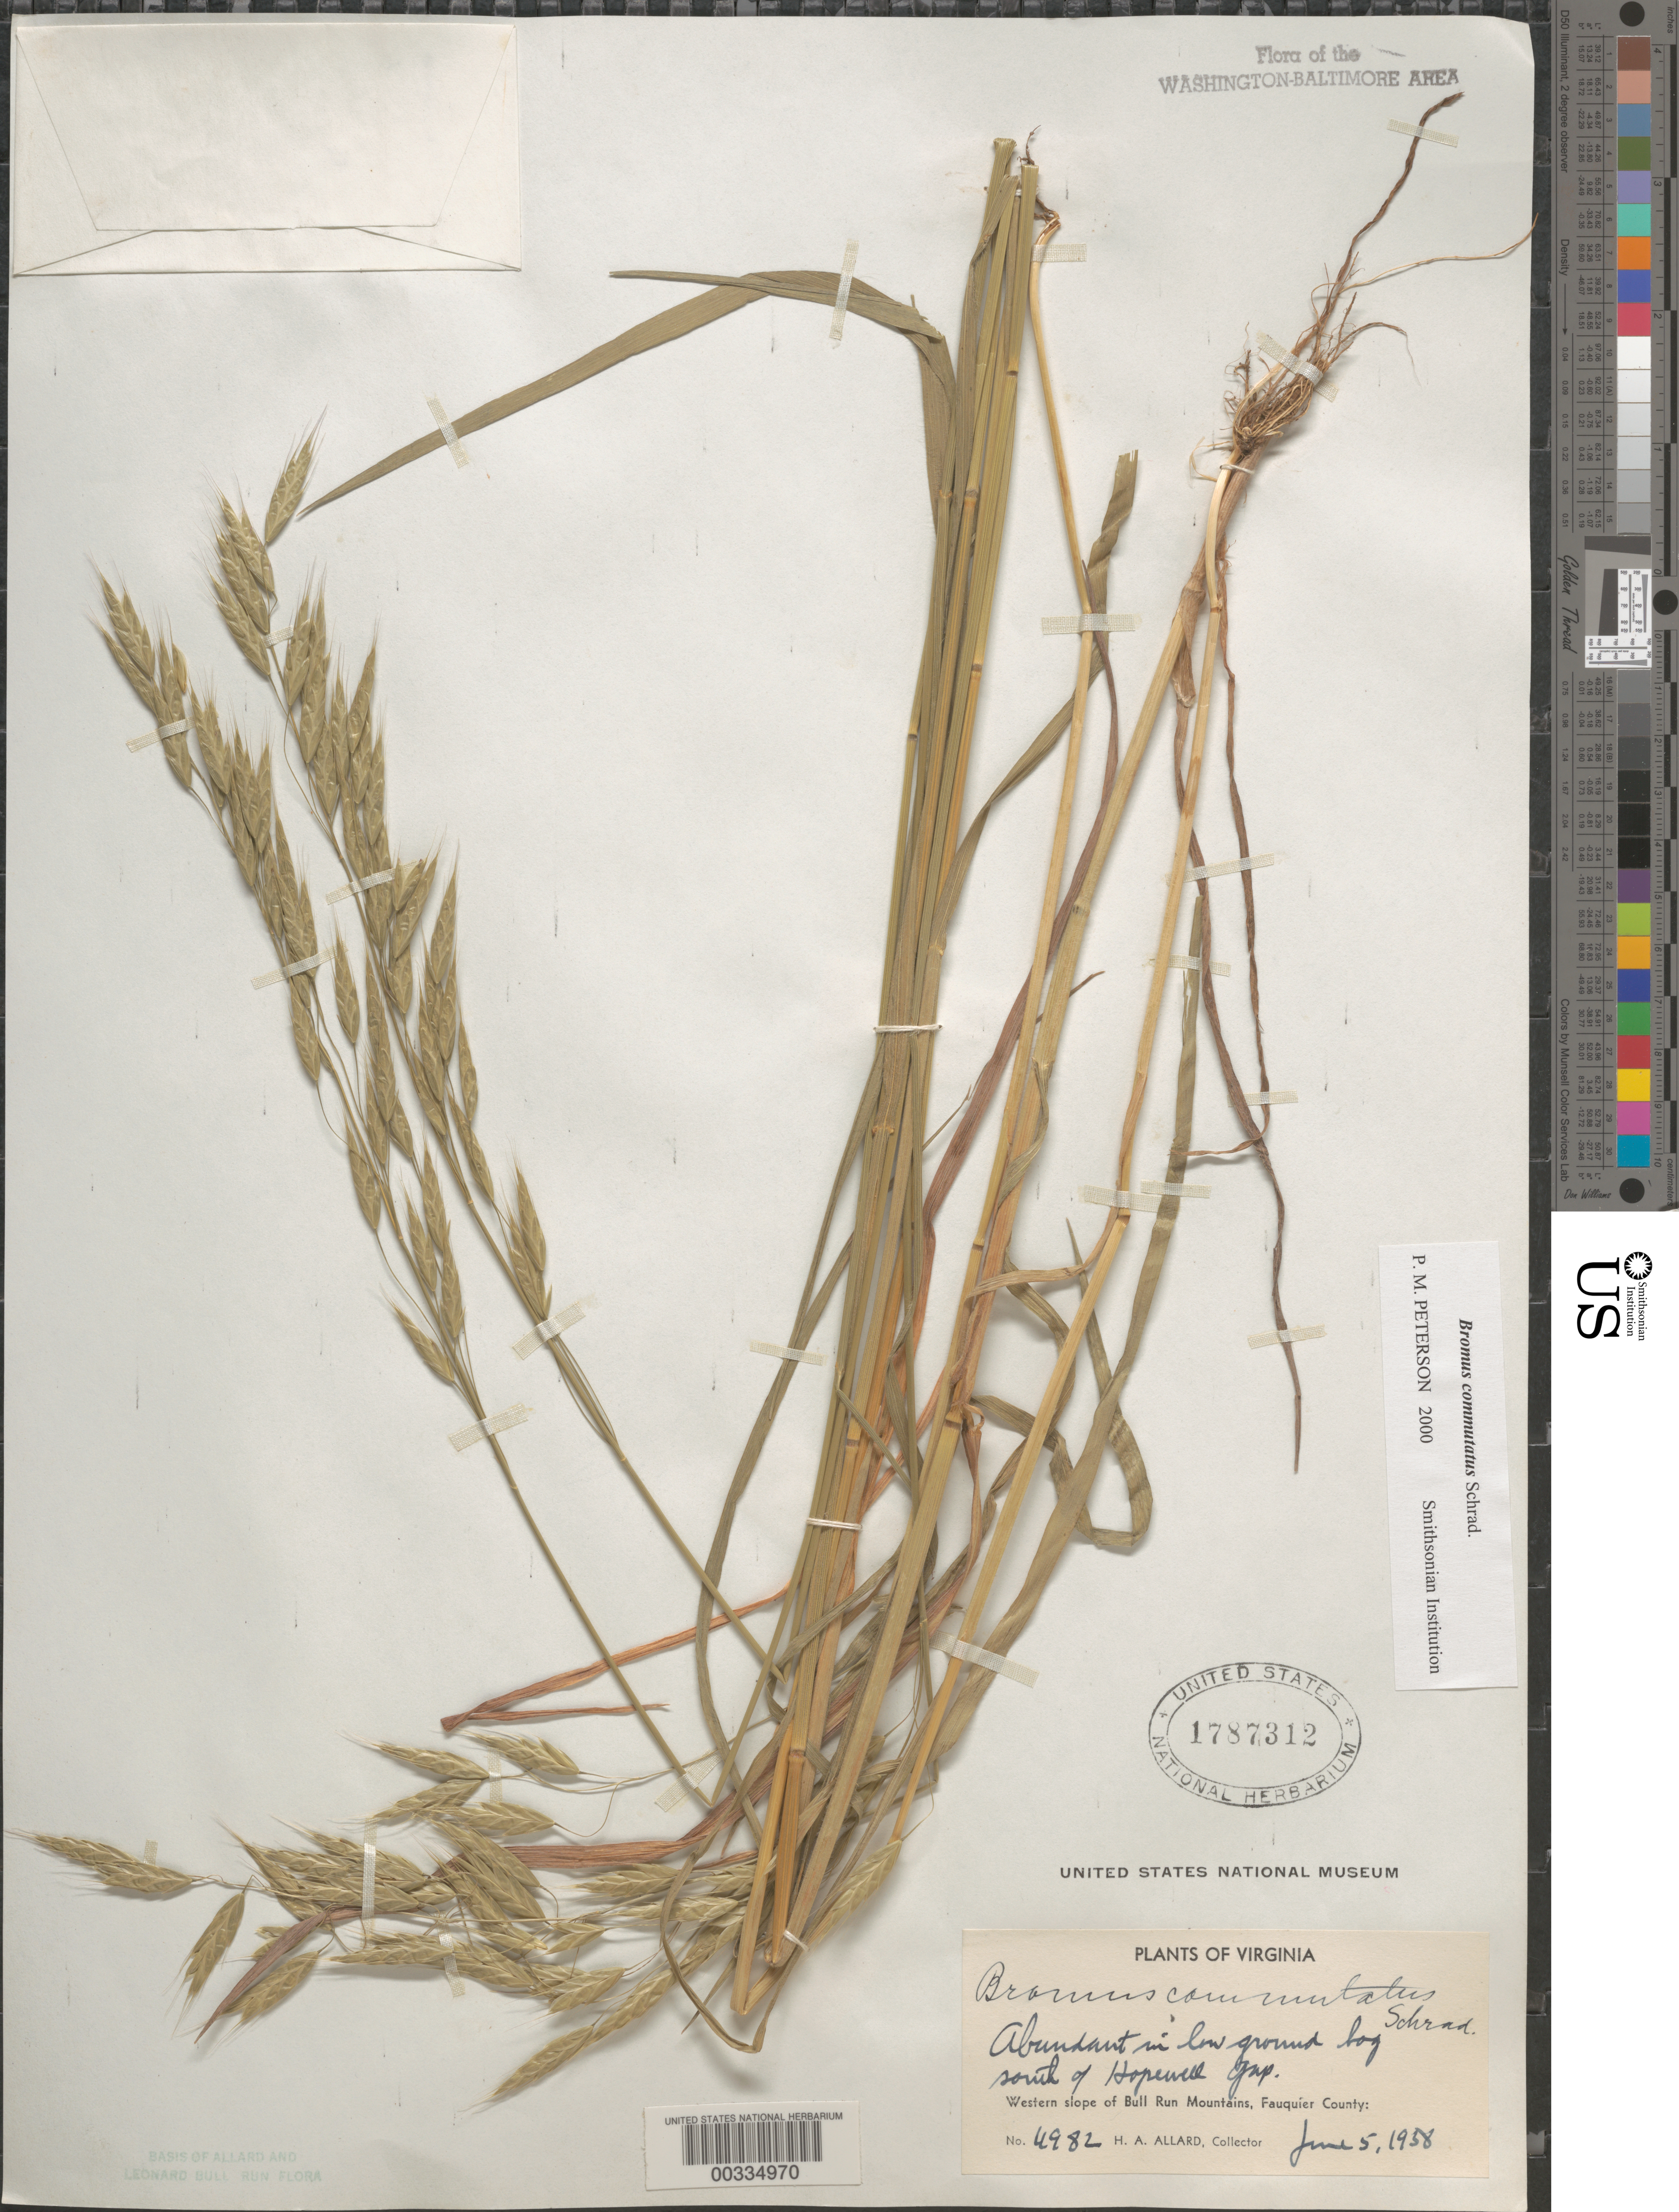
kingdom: Plantae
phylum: Tracheophyta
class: Liliopsida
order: Poales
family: Poaceae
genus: Bromus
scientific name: Bromus commutatus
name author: Schrad.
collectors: H. A. Allard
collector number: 4982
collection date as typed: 05 Jun 1938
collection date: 1938-06-05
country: United States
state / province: Virginia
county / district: Fauquier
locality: South of Hopewell Gap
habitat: In low ground bog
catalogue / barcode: US 1787312